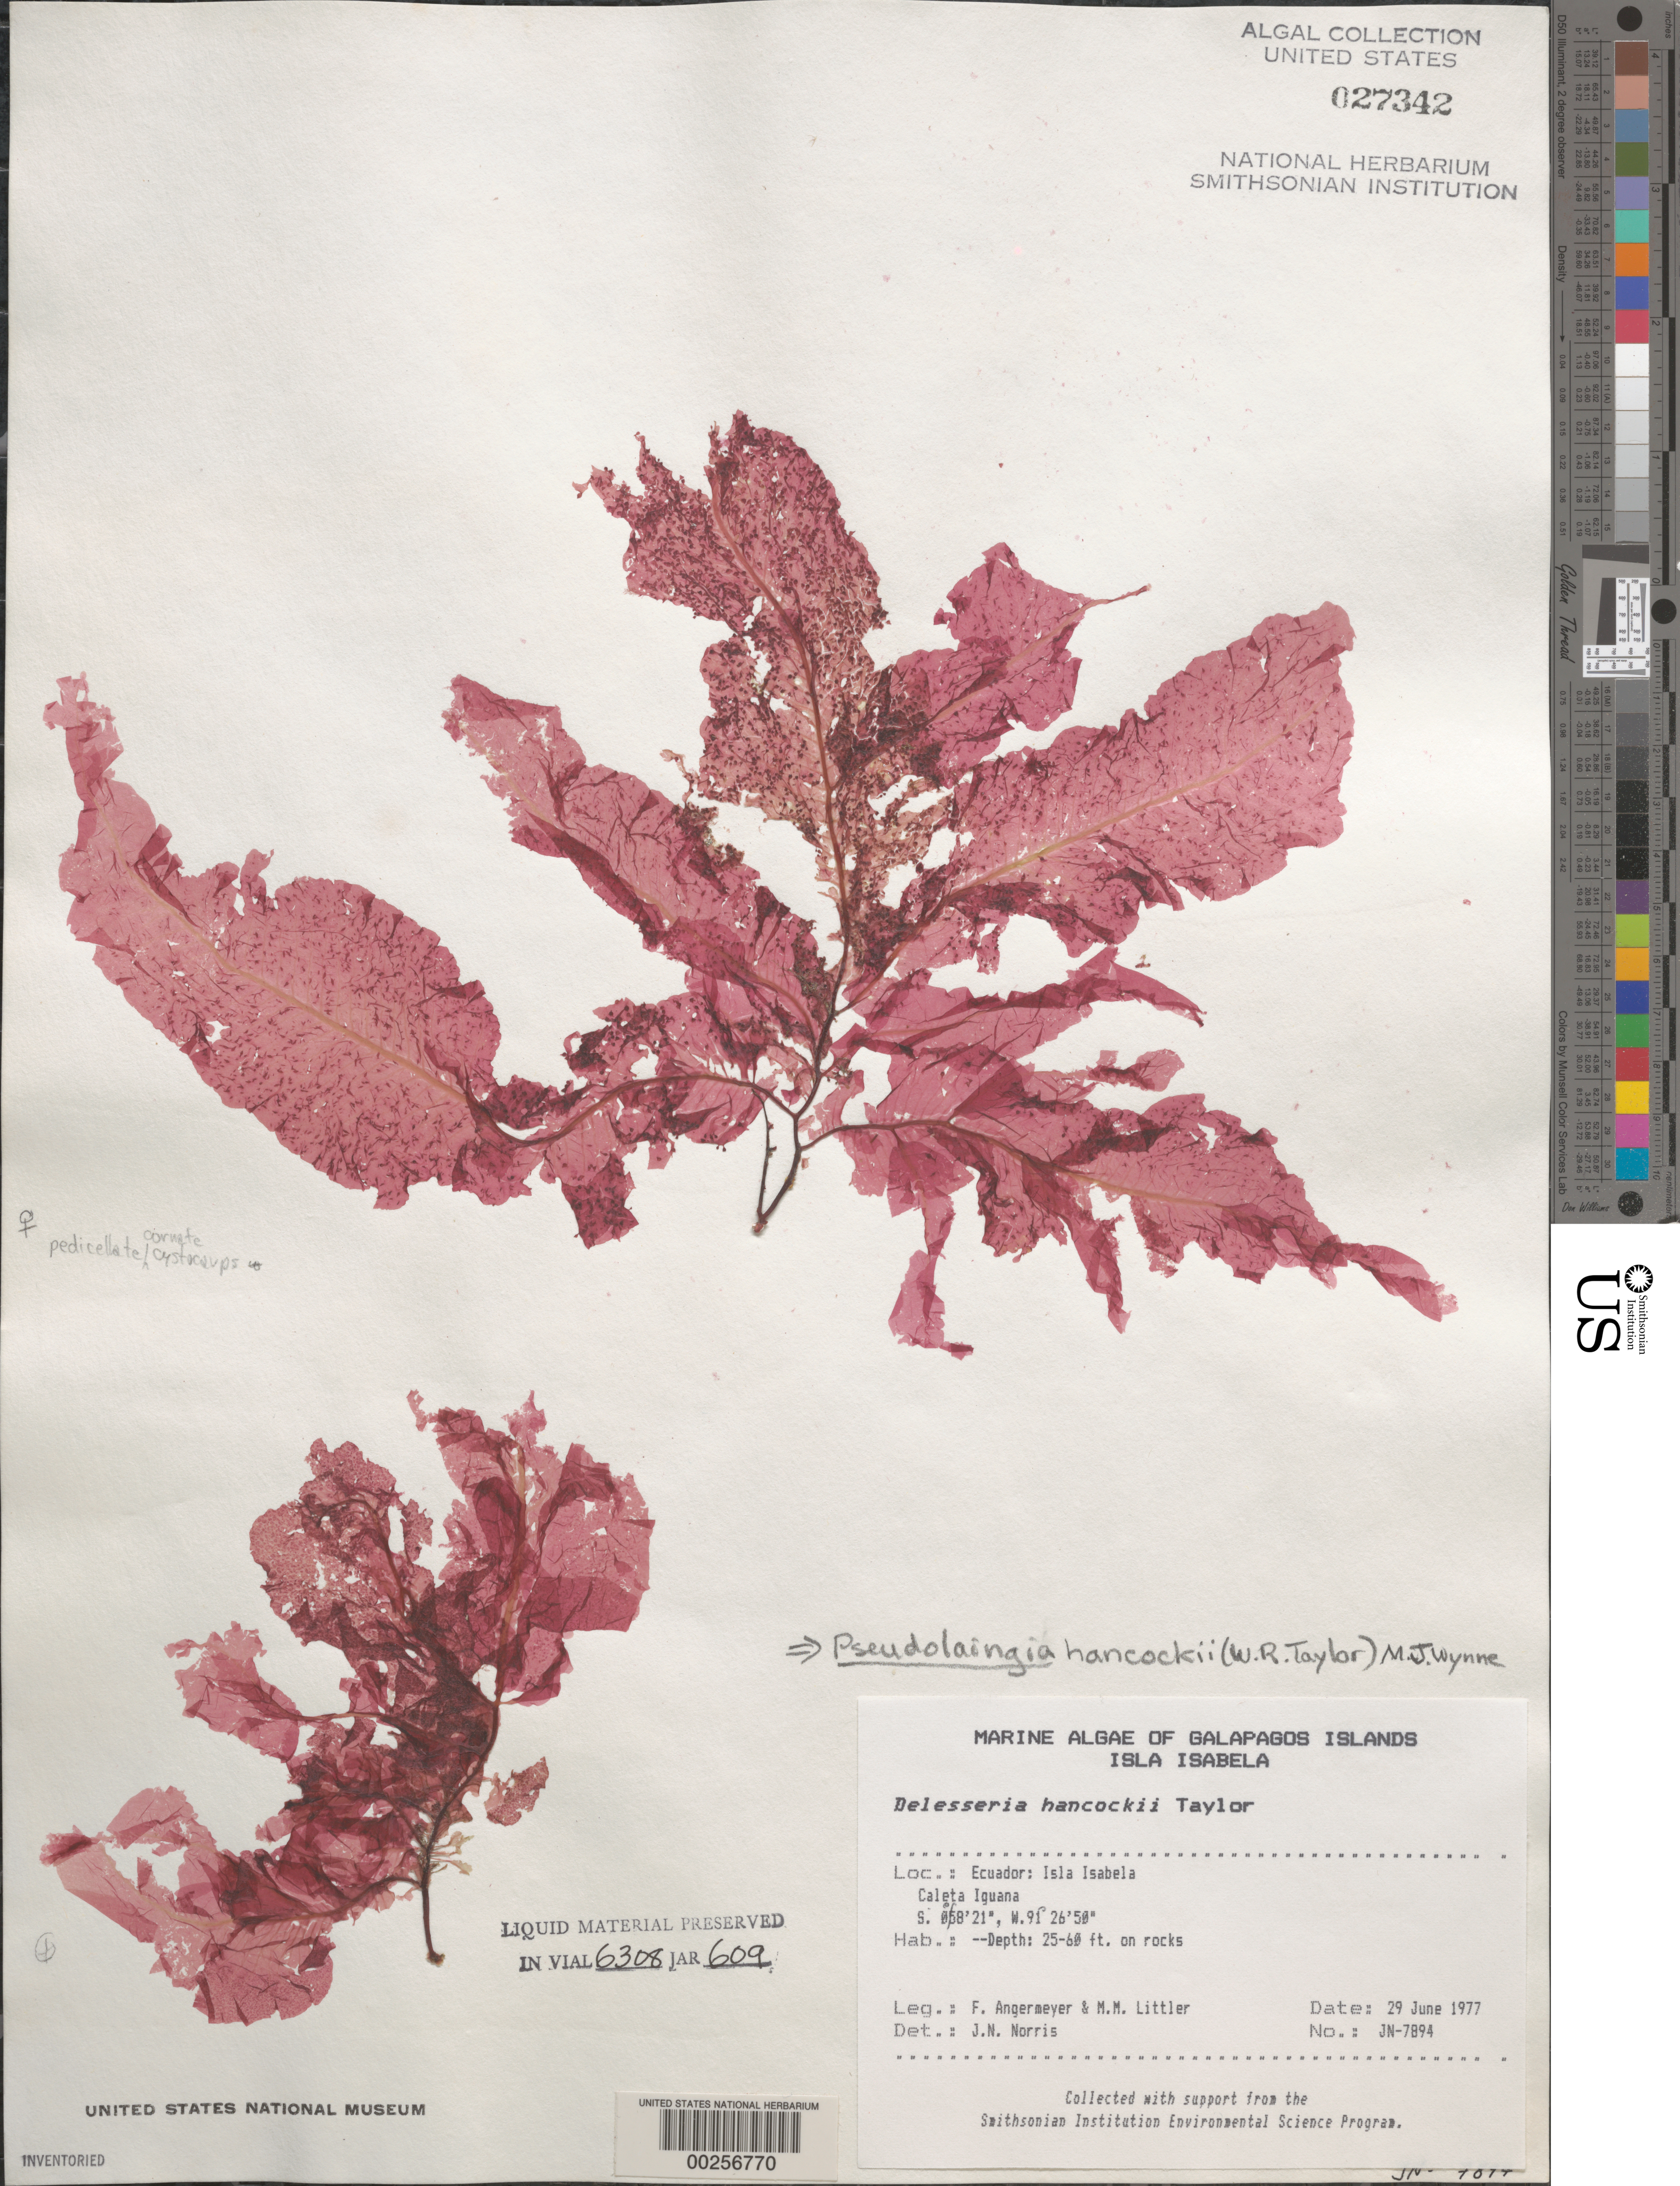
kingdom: Plantae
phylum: Rhodophyta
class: Florideophyceae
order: Ceramiales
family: Delesseriaceae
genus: Paraglossum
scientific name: Paraglossum hancockii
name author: (W.R. Taylor) M.J. Wynne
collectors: F. Angermeyer & M. M. Littler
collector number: JN-7894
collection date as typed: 29 Jun 1977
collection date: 1977-06-29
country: Ecuador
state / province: Colón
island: Isabela [Albemarle]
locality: Caleta Iguana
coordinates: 0 58'21"S, 91 26'50"W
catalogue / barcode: US 27342